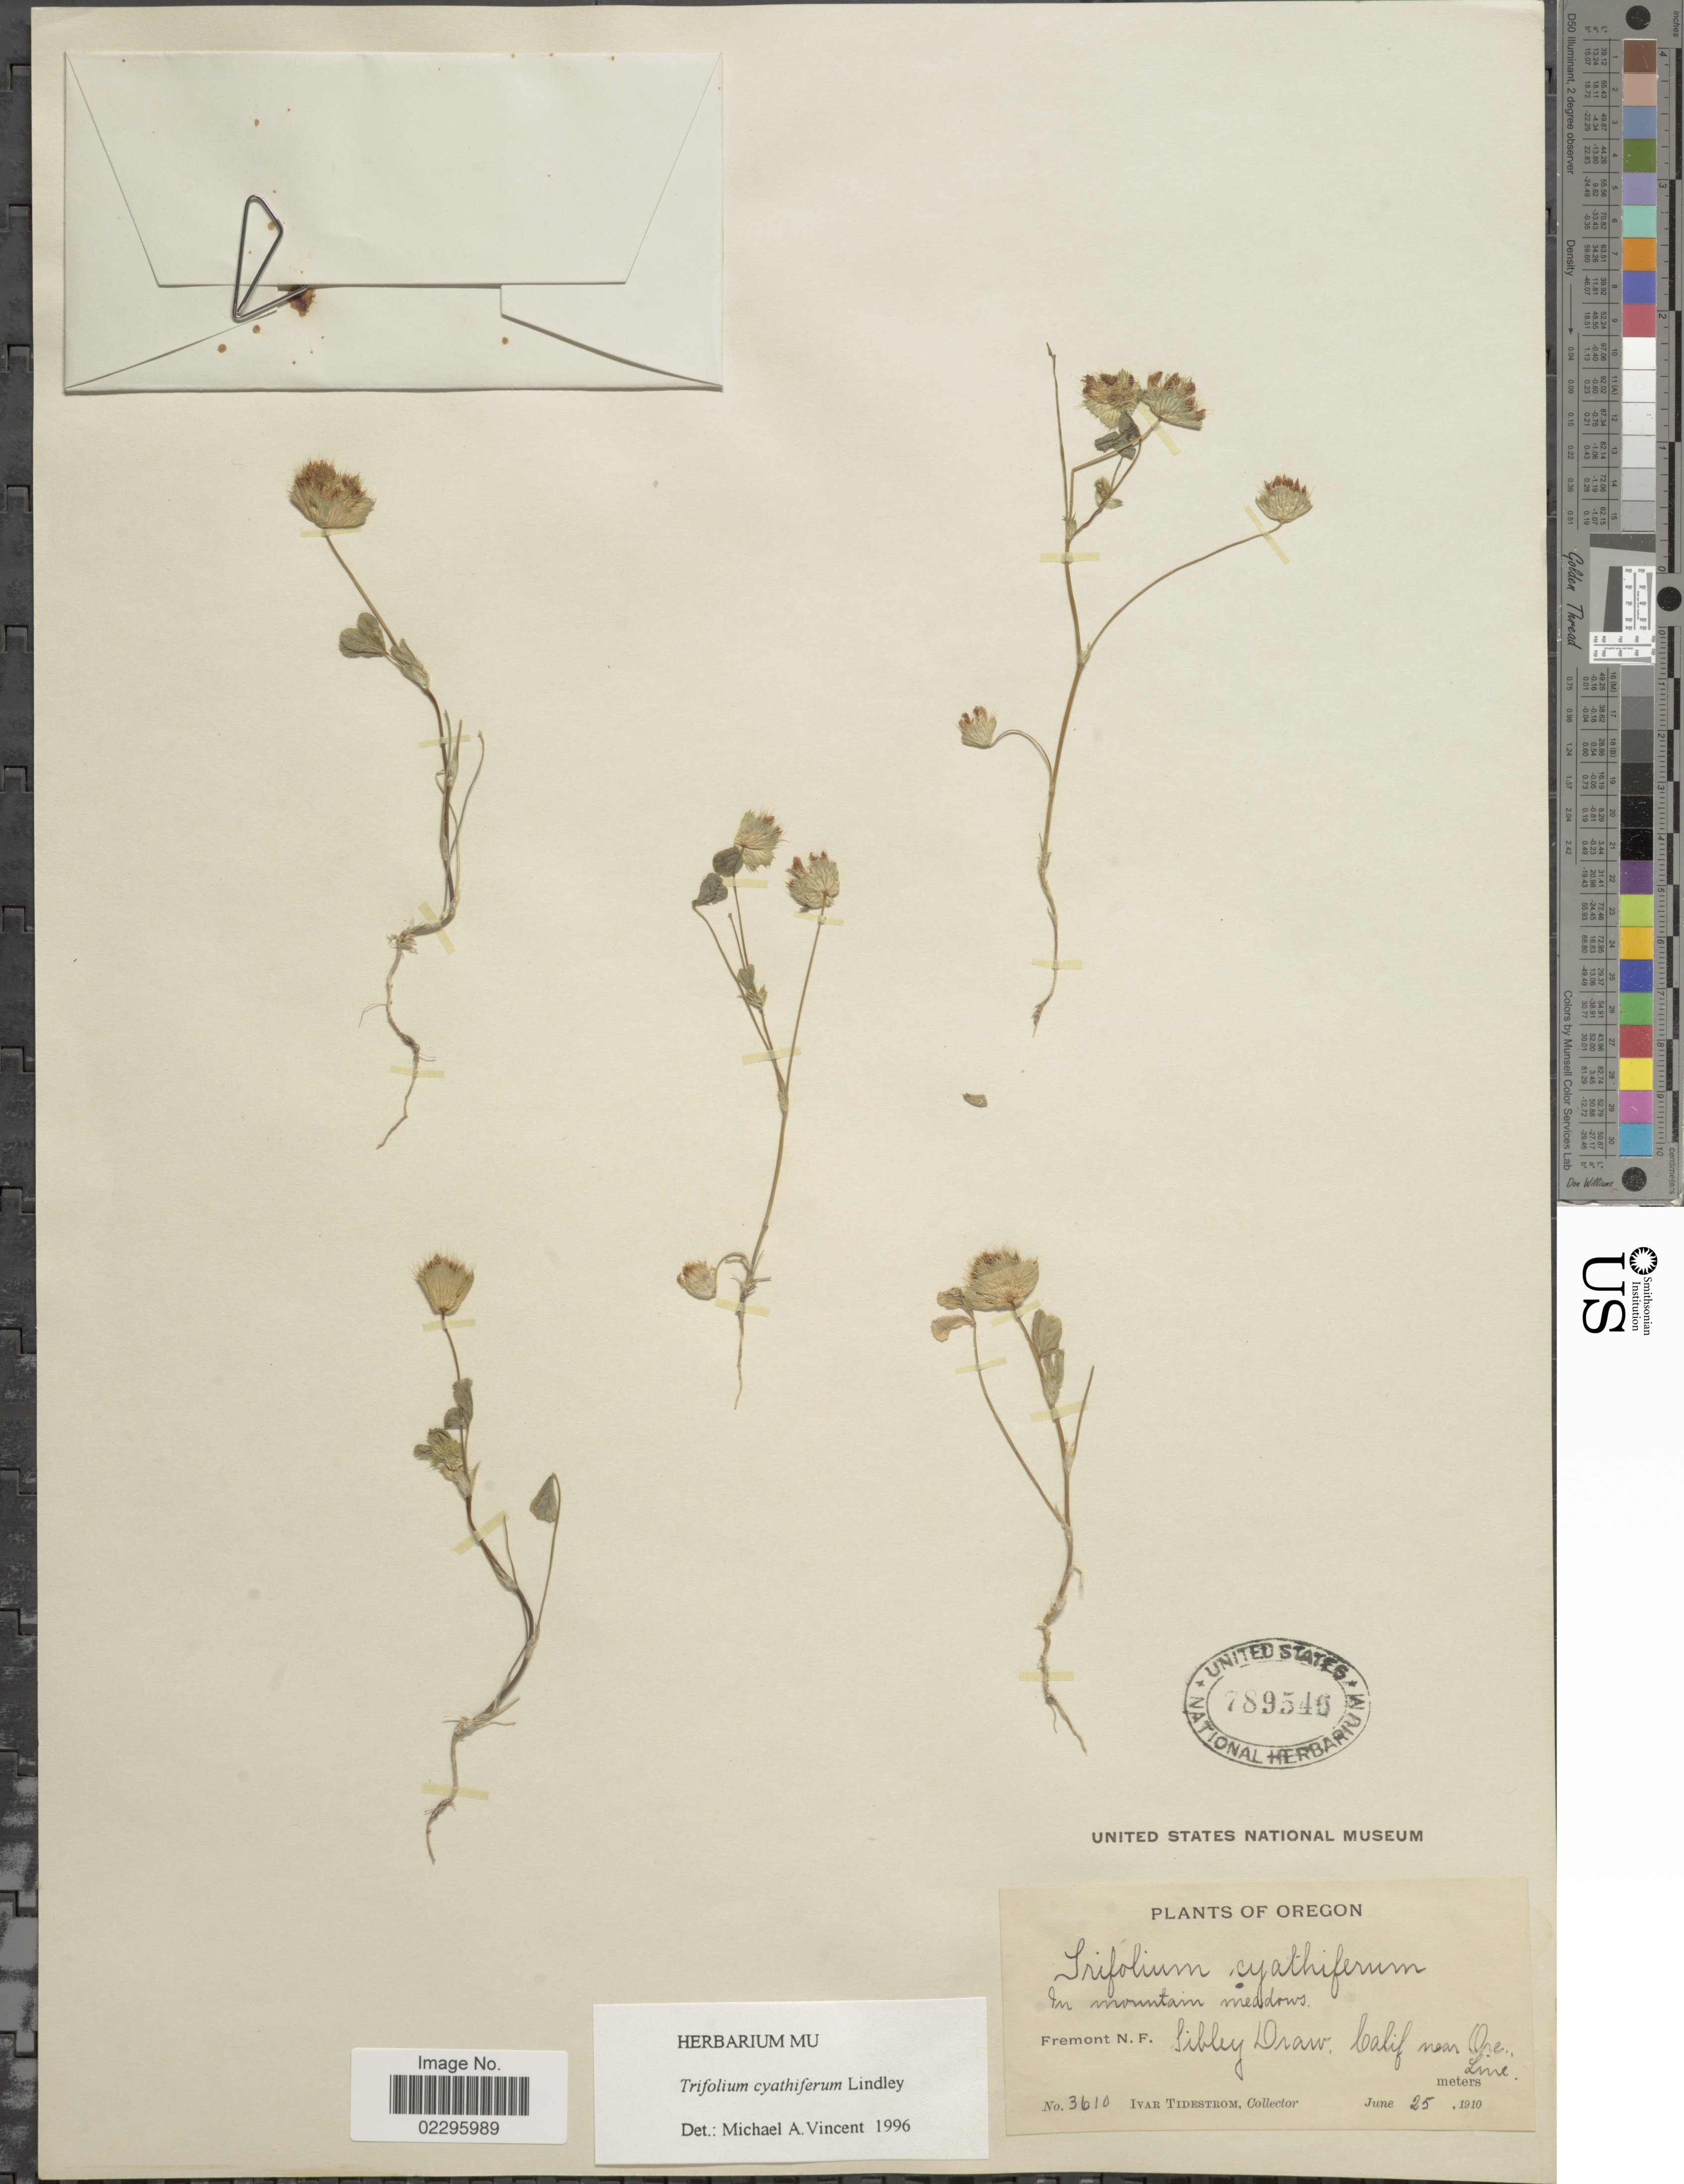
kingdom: Plantae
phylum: Tracheophyta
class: Magnoliopsida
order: Fabales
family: Fabaceae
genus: Trifolium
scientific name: Trifolium cyathiferum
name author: Lindl.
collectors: I. F. Tidestrom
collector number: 3610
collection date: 1910-06-25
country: United States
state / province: Oregon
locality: In mountain meadows, Sibley Draw, Calif. near Ore. line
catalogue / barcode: US 789546